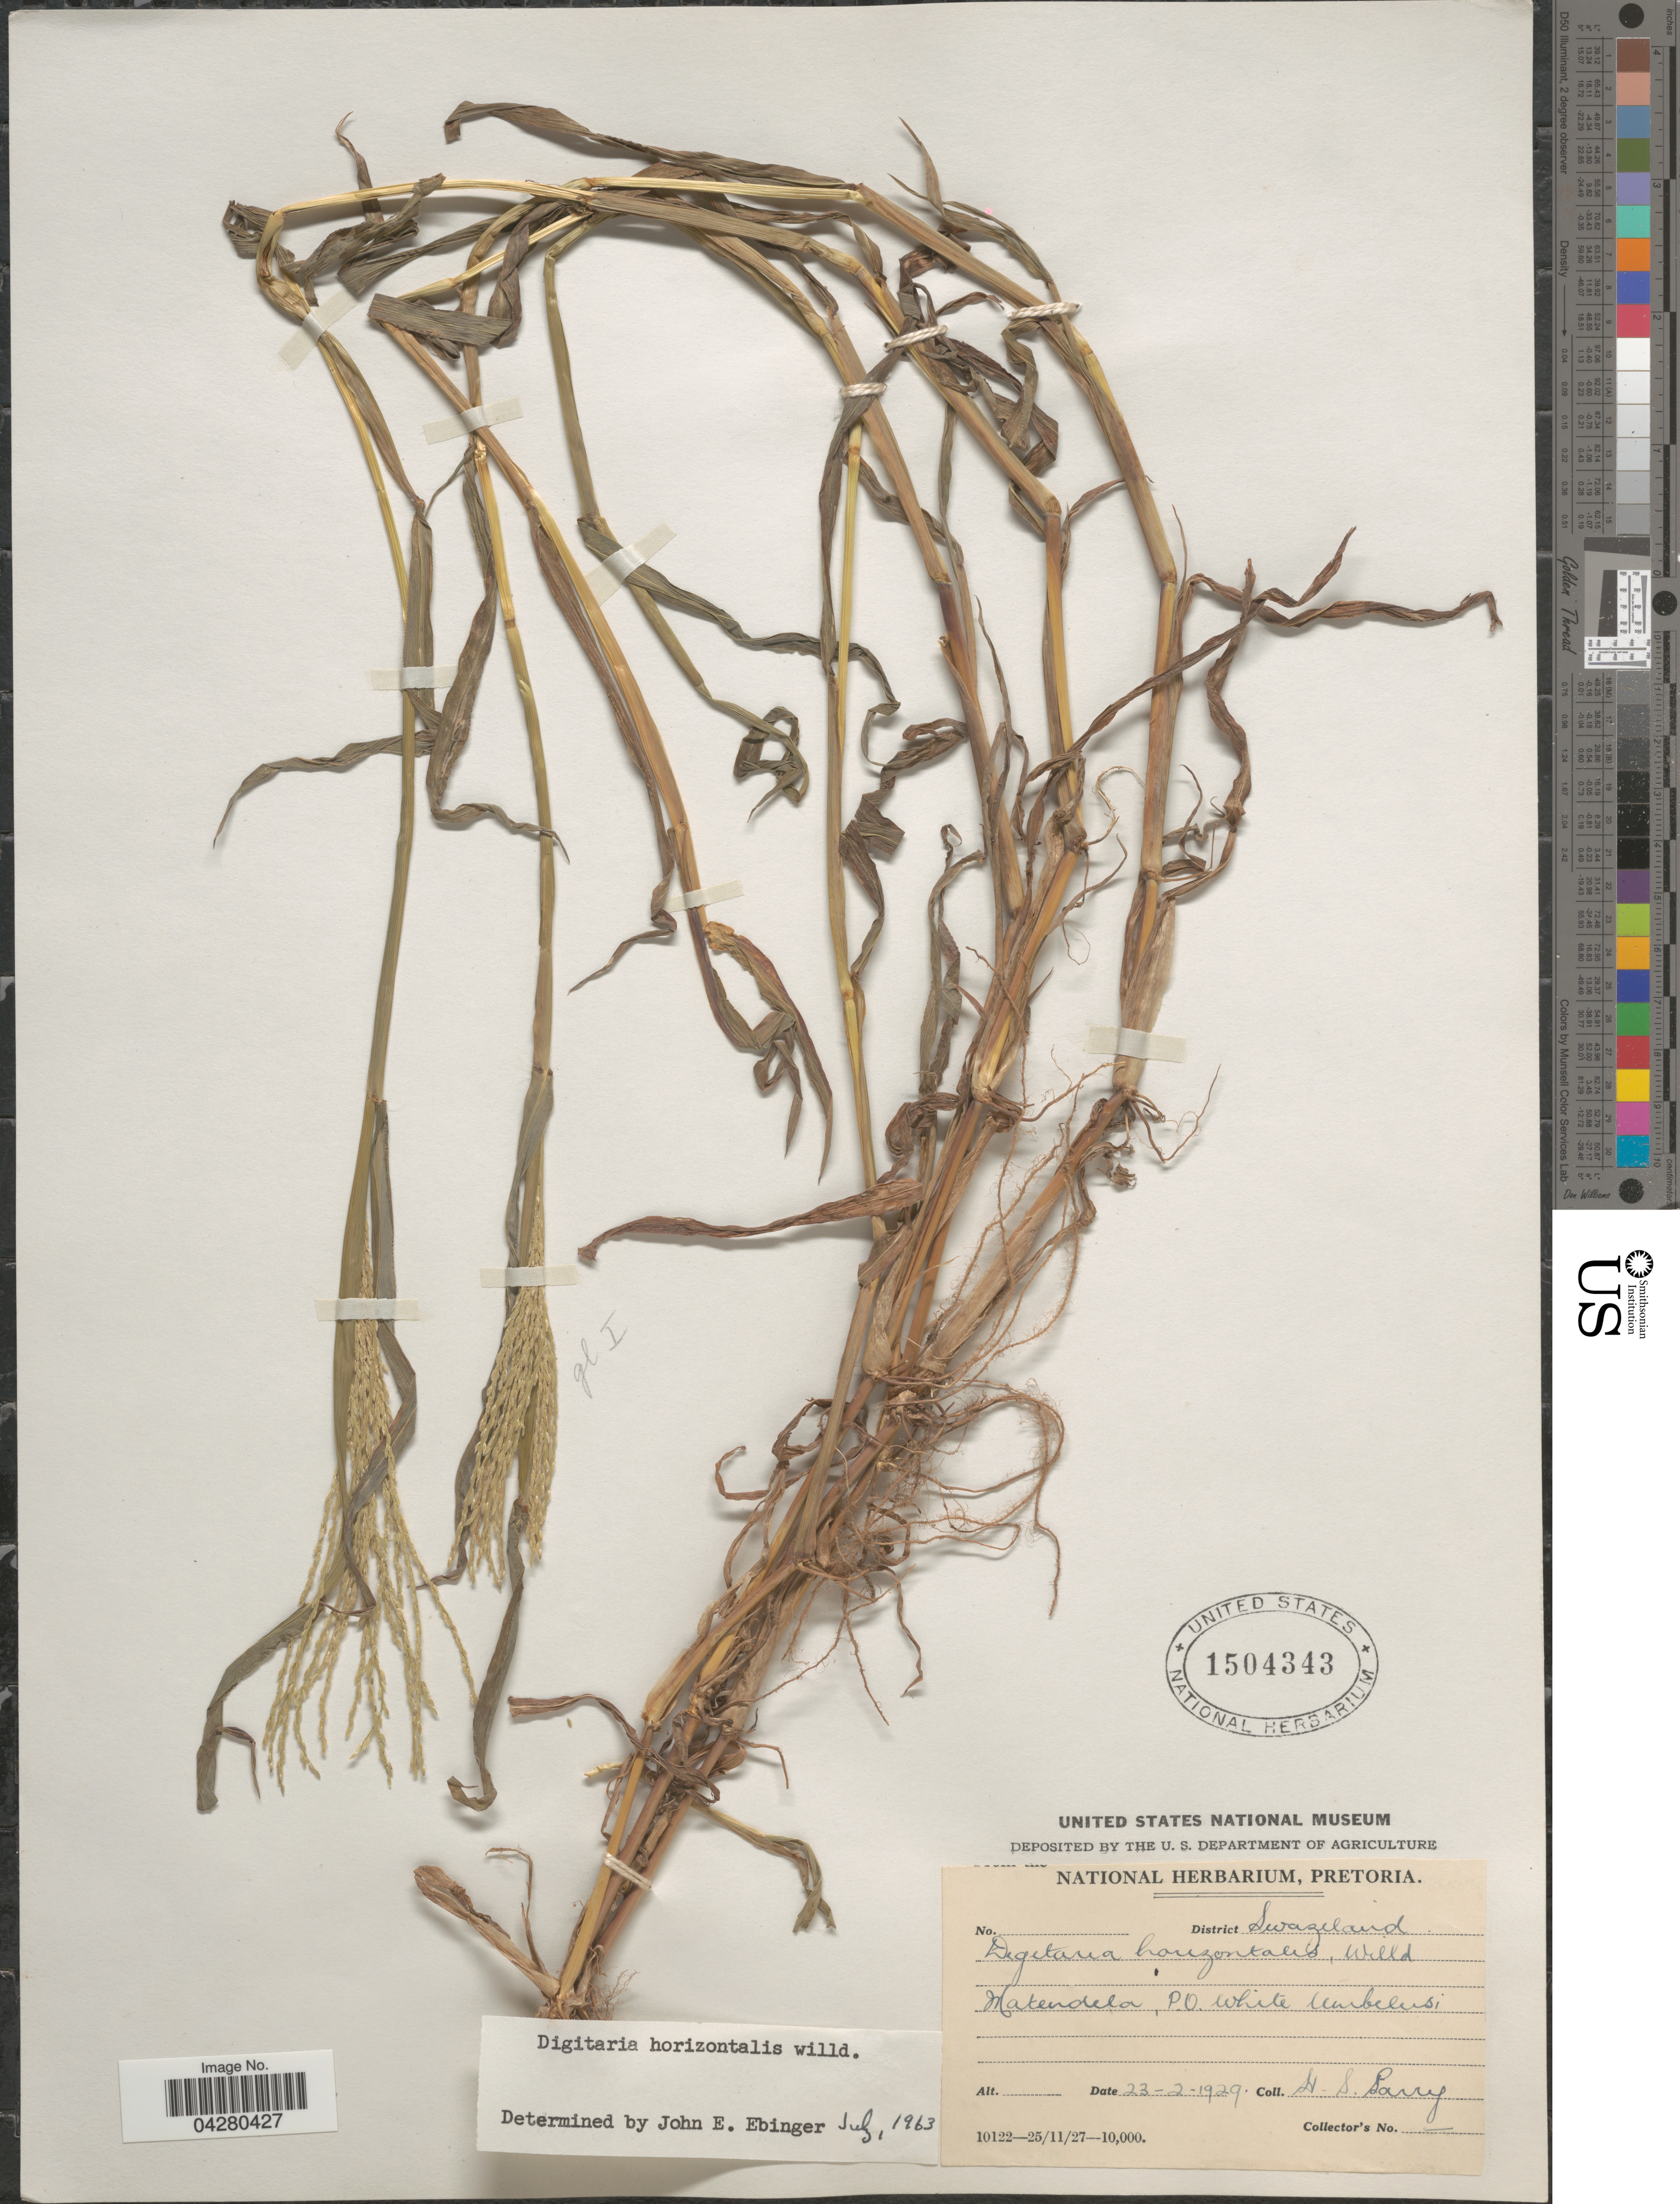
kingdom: Plantae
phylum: Tracheophyta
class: Liliopsida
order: Poales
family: Poaceae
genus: Digitaria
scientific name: Digitaria horizontalis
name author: Willd.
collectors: H. Parry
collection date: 1929-02-23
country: Eswatini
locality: District Swaziland. Matendela, P. O. White Umbelus.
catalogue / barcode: US 1504343